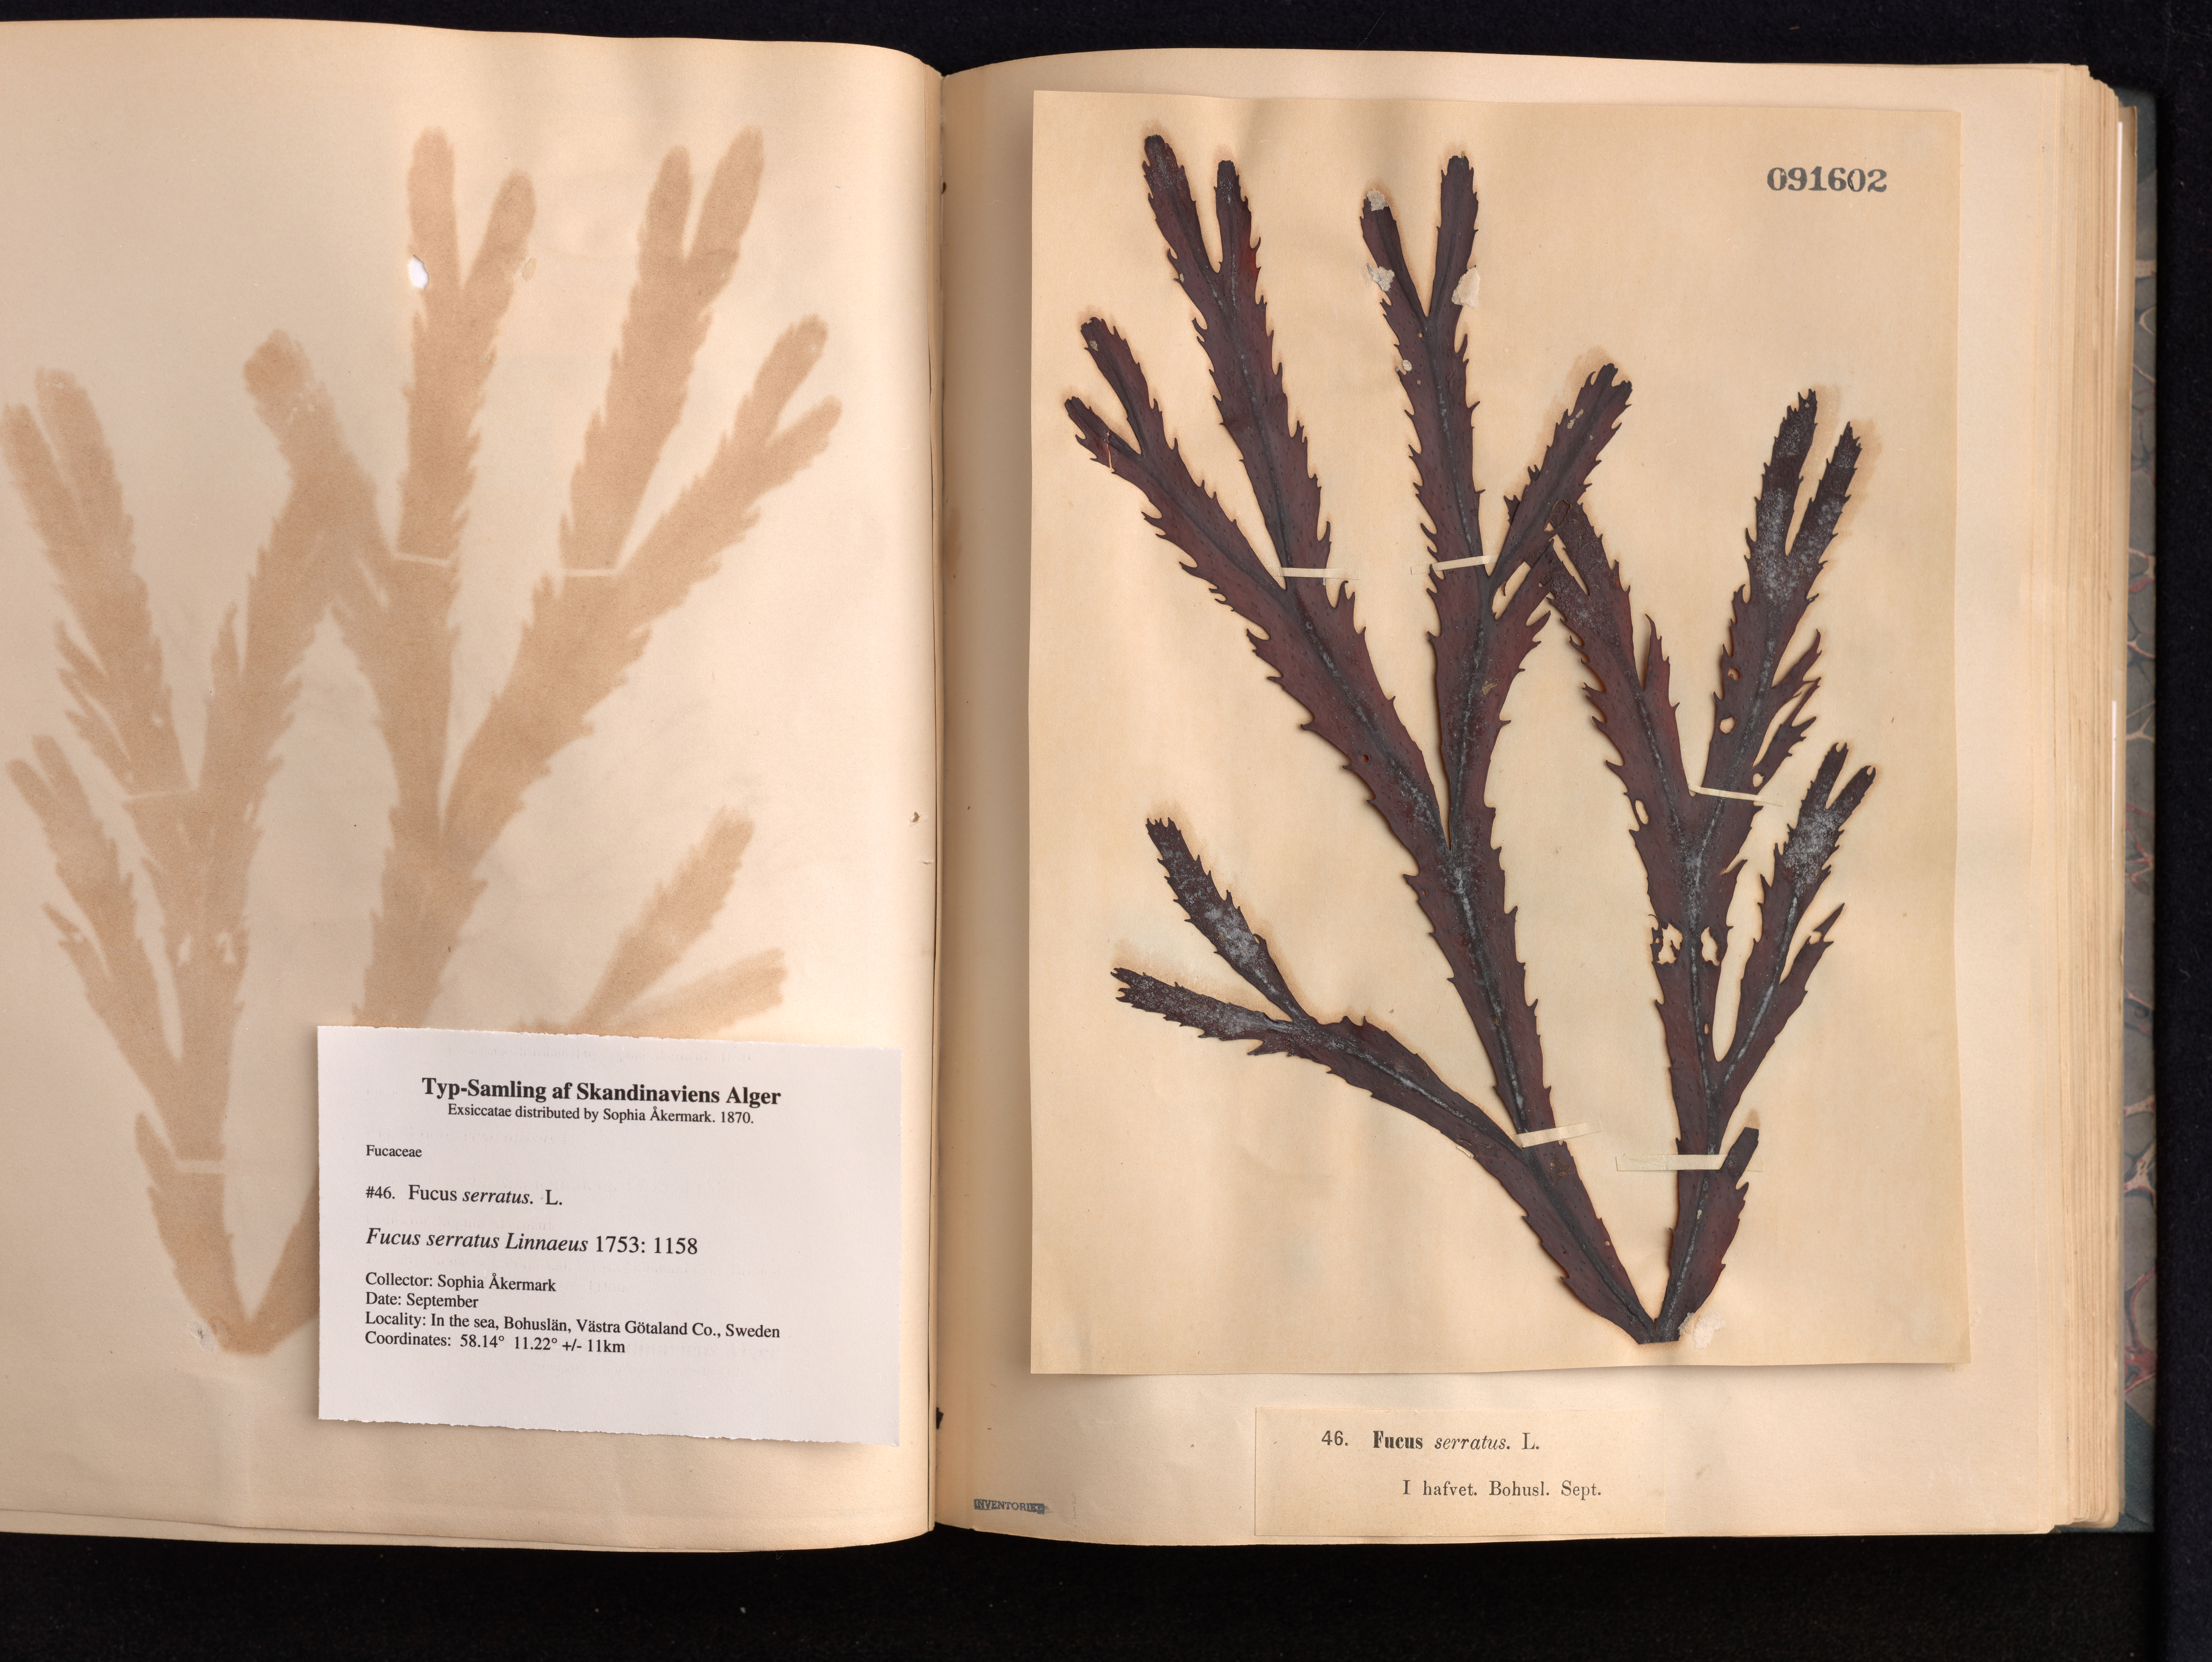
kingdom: Chromista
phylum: Ochrophyta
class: Phaeophyceae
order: Fucales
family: Fucaceae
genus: Fucus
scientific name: Fucus serratus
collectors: S. Akermark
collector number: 46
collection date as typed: Sep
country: Sweden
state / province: Västra Götaland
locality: Bohuslan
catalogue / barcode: US 91602